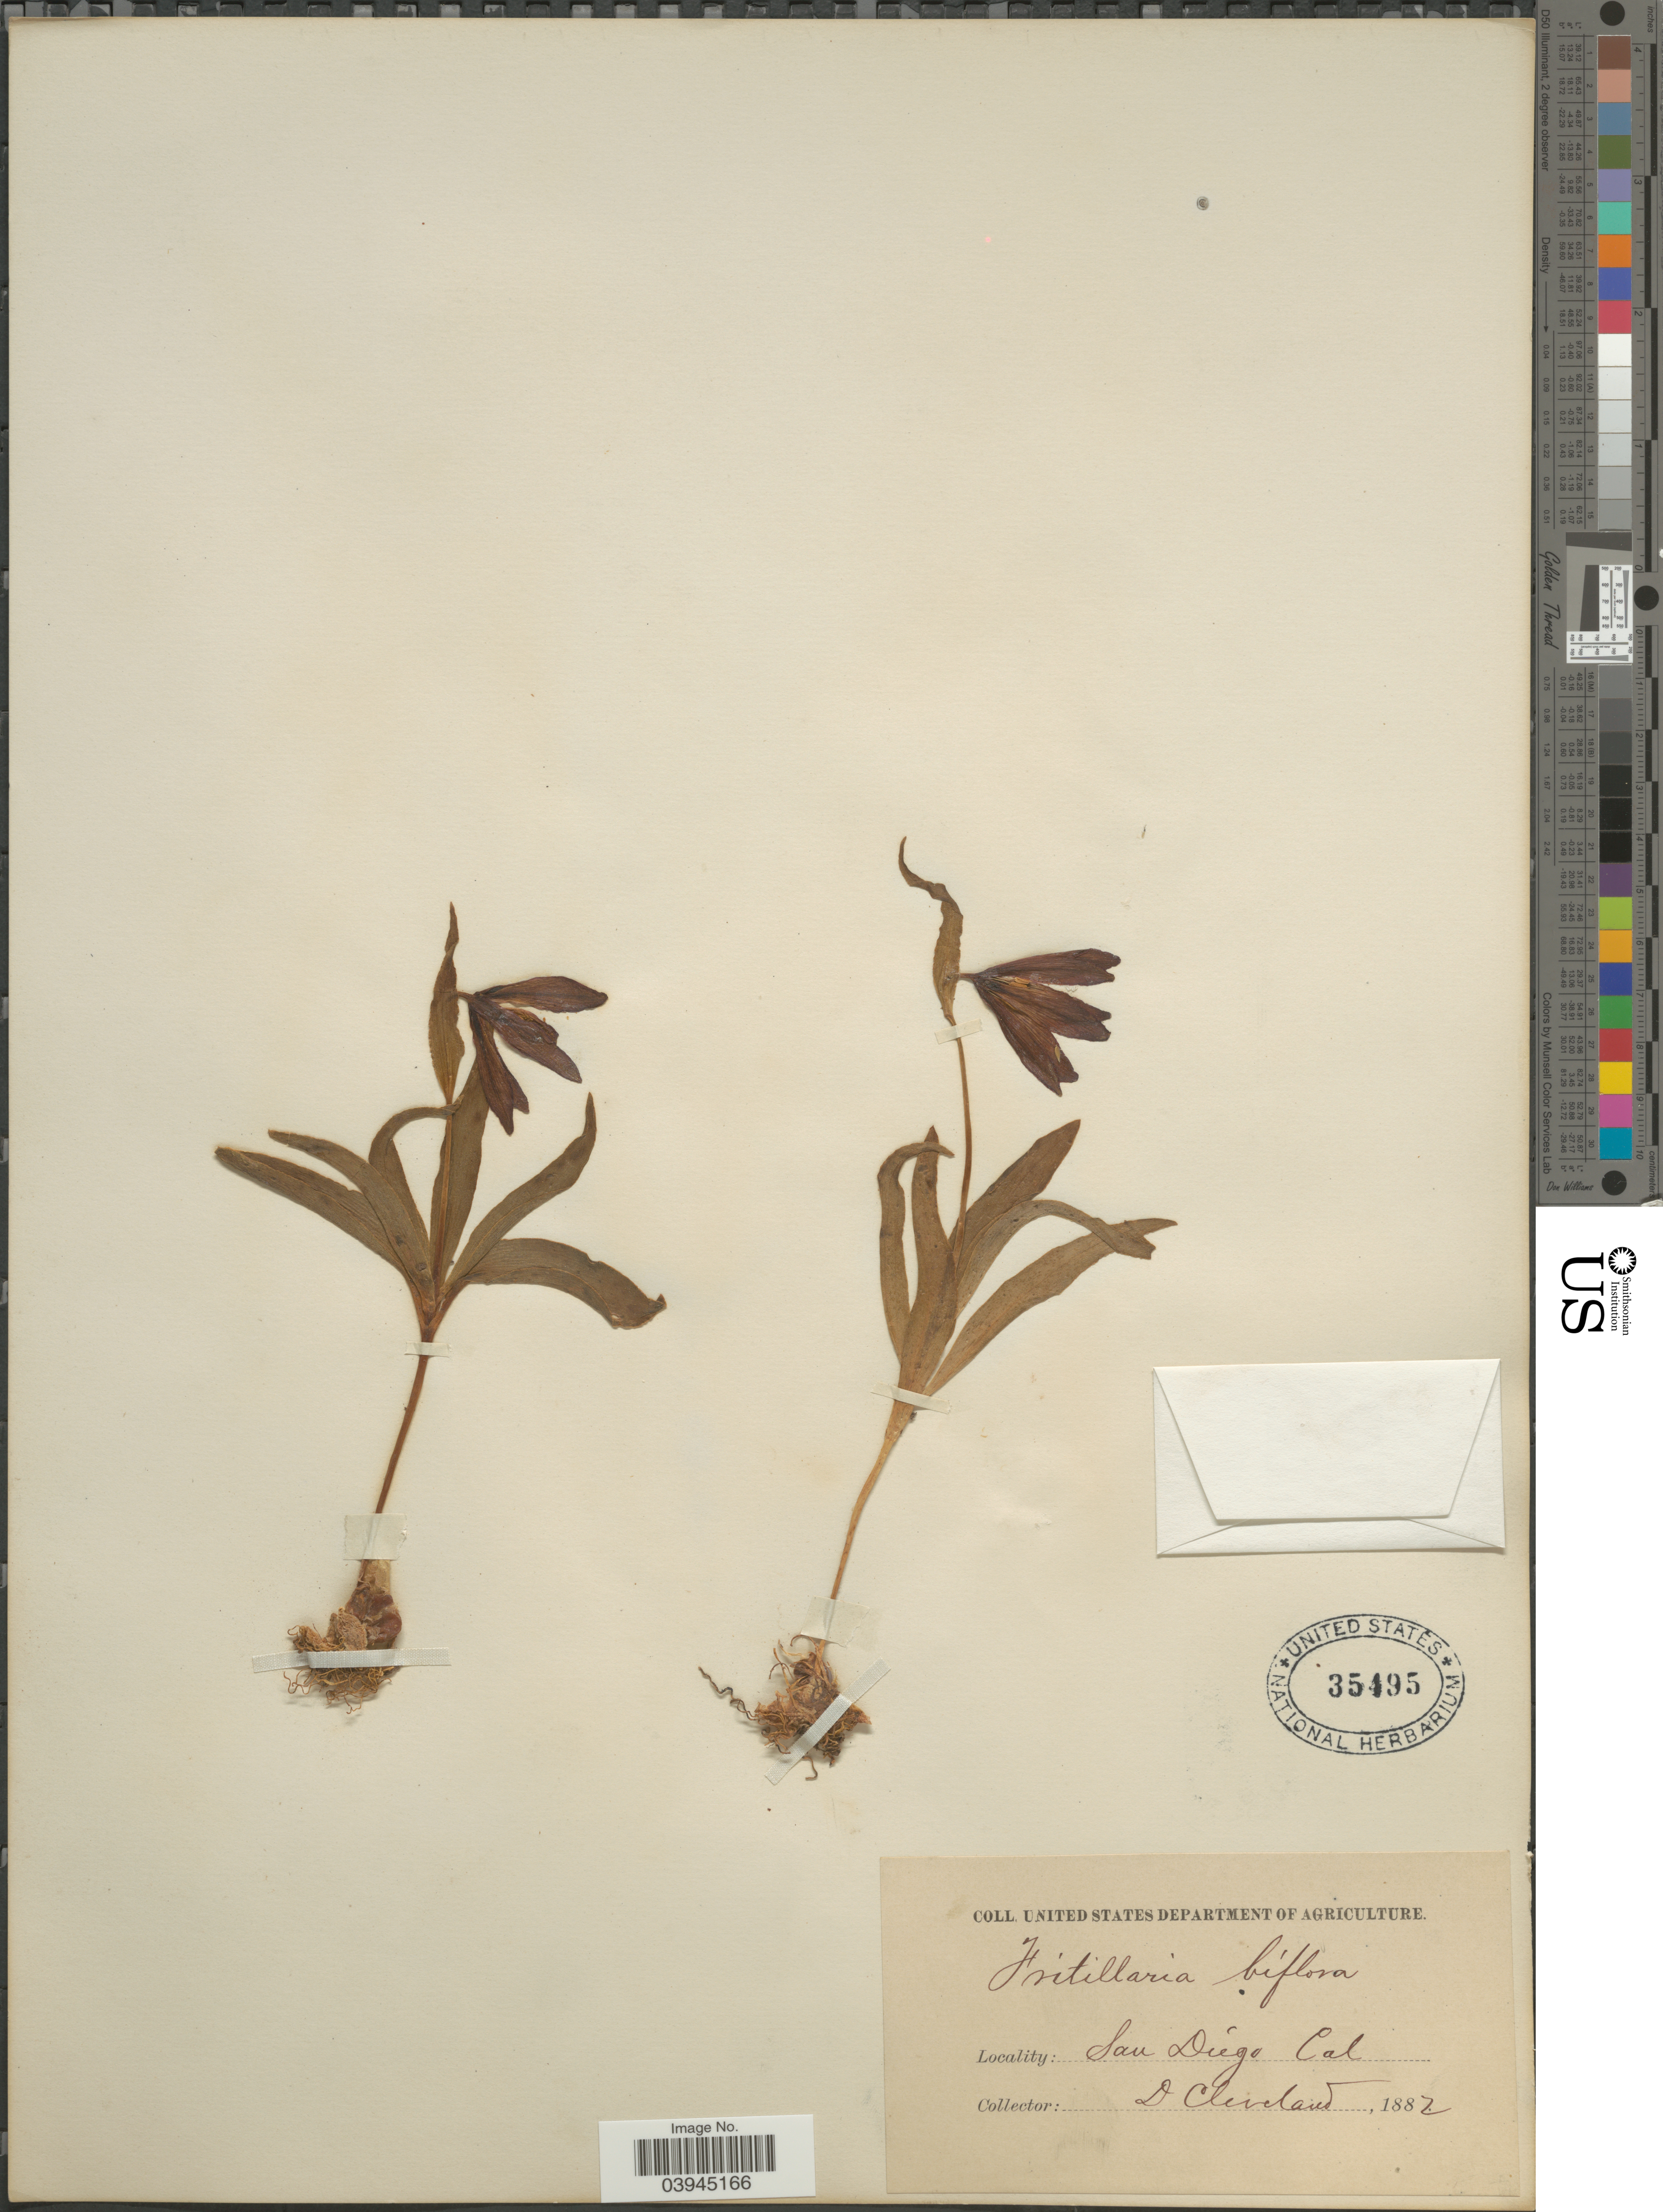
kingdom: Plantae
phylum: Tracheophyta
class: Liliopsida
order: Liliales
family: Liliaceae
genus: Fritillaria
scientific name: Fritillaria biflora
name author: Lindl.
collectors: D. Cleveland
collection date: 1882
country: United States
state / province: California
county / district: San Diego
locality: San Diego.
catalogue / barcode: US 35495